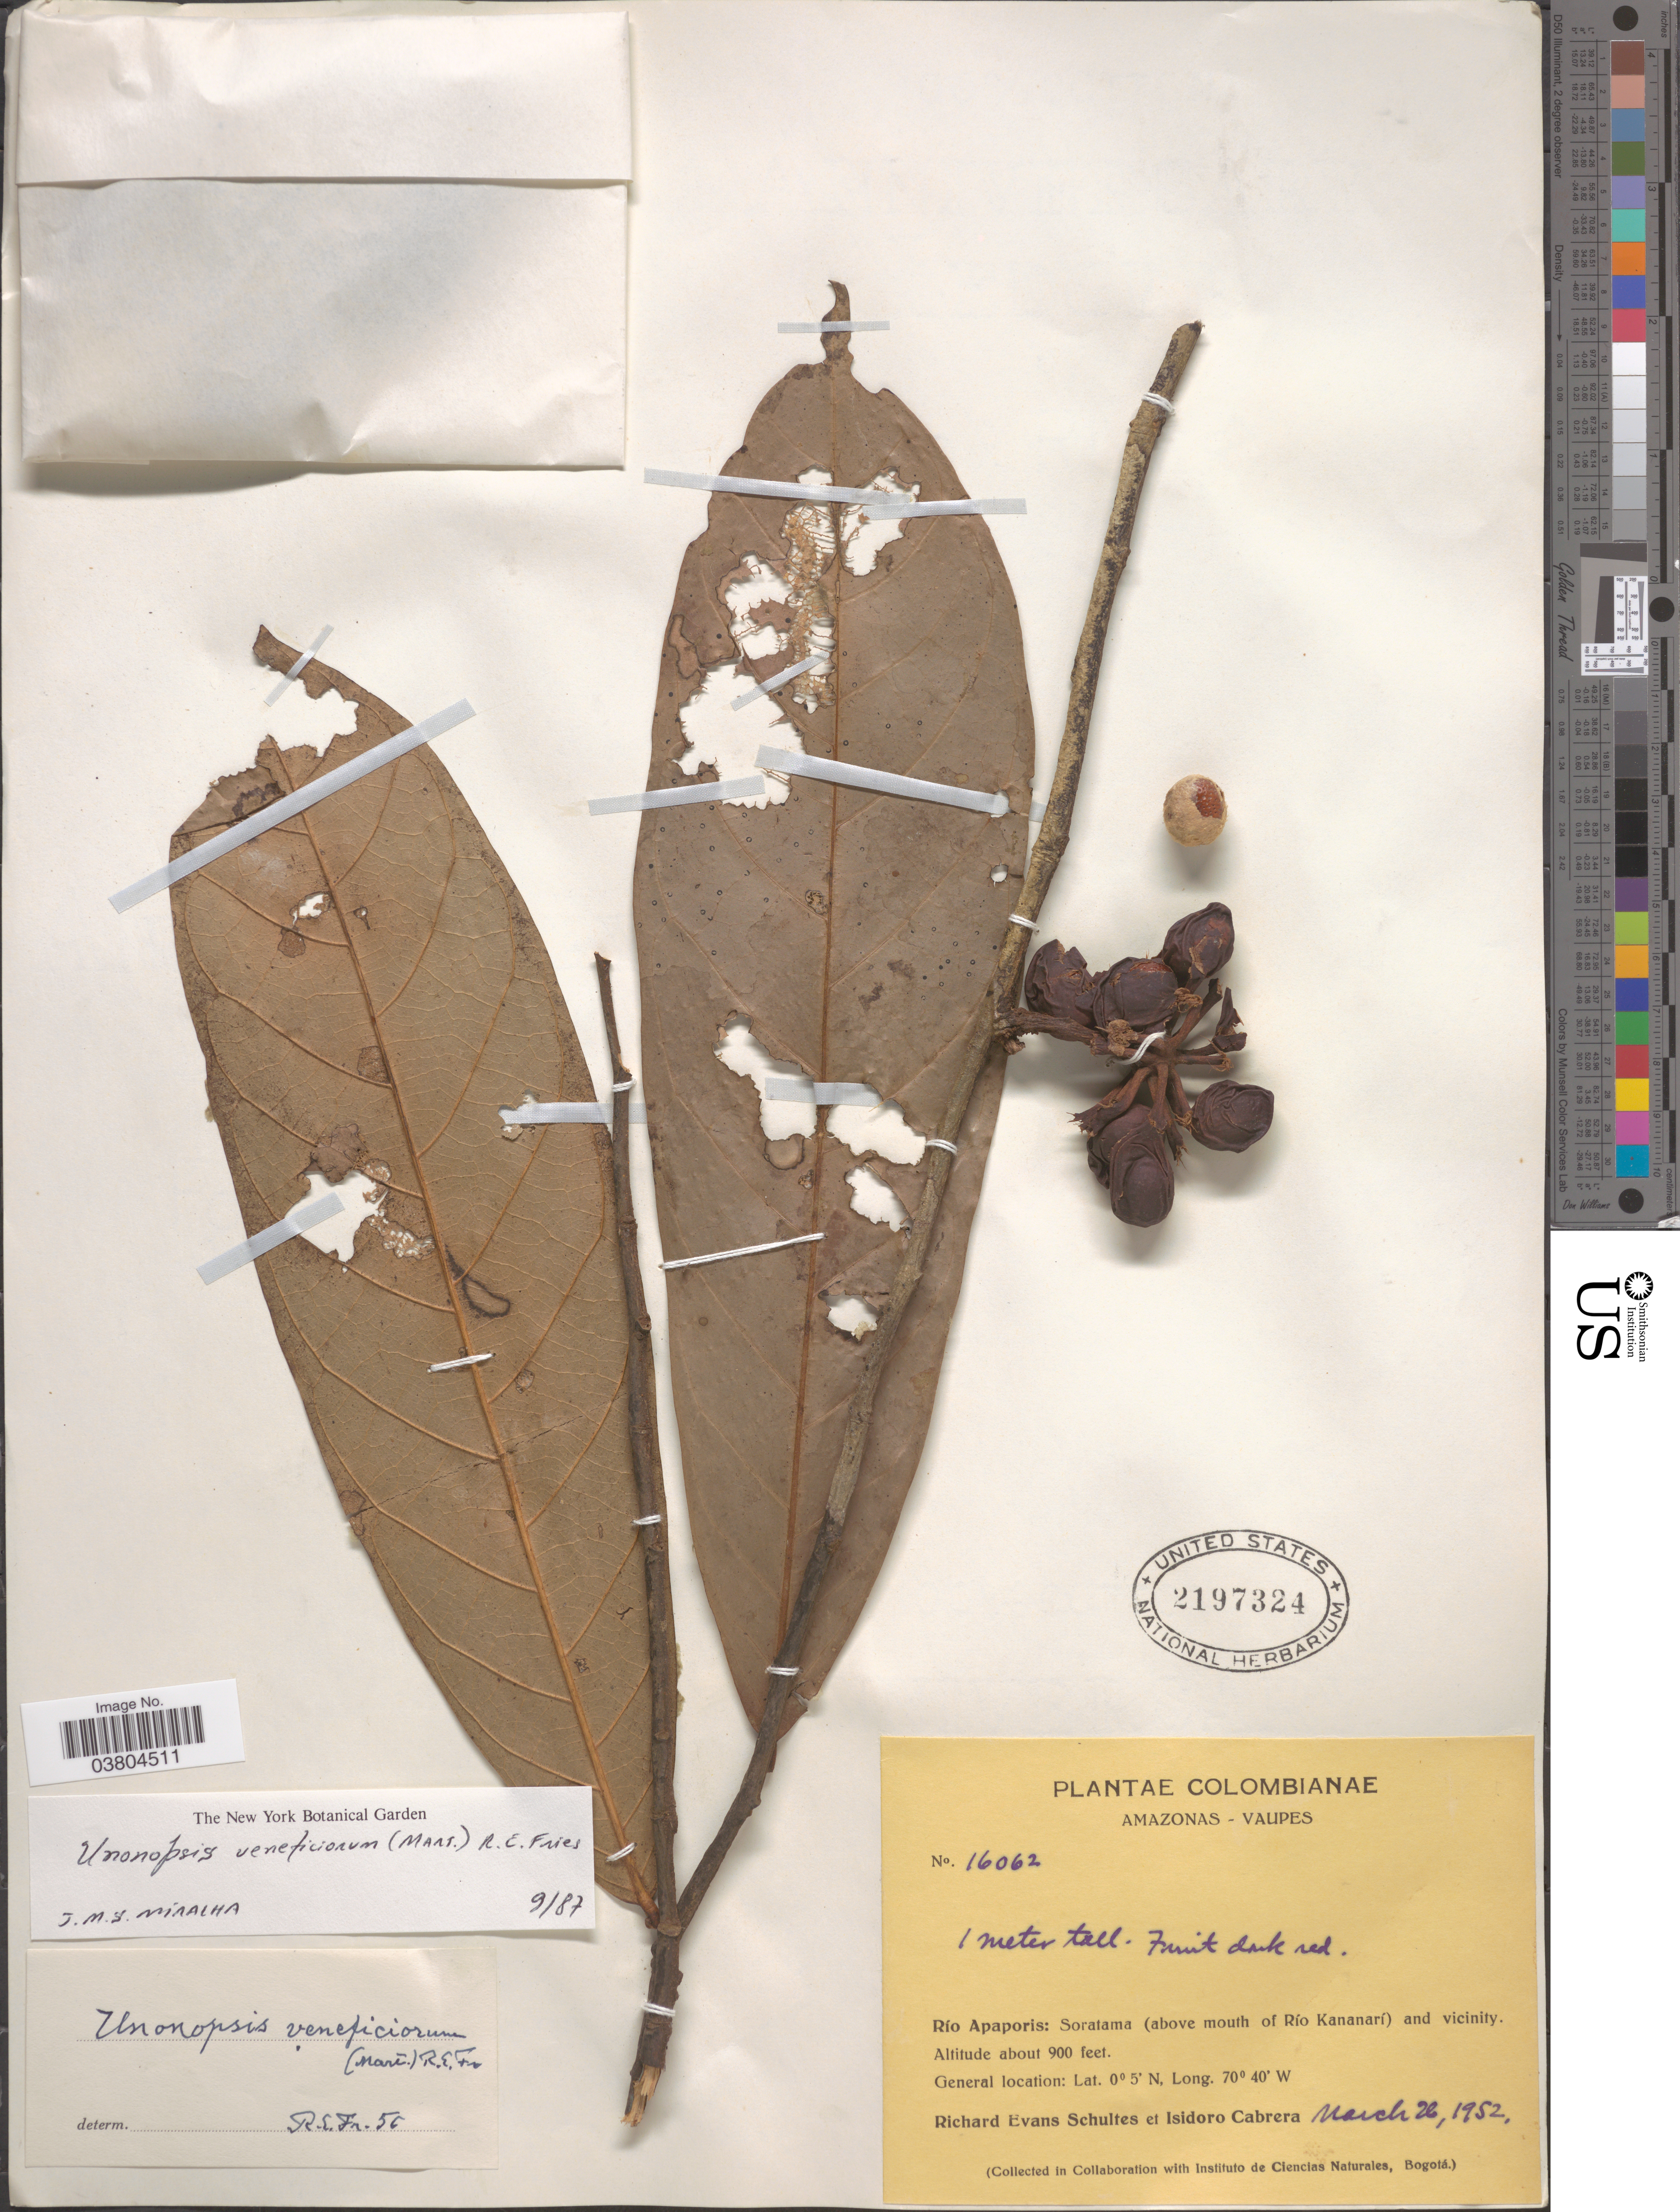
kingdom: Plantae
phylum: Tracheophyta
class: Magnoliopsida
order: Magnoliales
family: Annonaceae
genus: Unonopsis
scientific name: Unonopsis veneficiorum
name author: (Mart.) R.E. Fr.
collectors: R. E. Schultes & I. Cabrera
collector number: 16062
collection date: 1952-03-26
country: Colombia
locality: Amazonas-Vaupés. Río Apaporis: Soratama (above mouth of Río Kananarí) and vicinity.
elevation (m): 274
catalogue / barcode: US 2197324